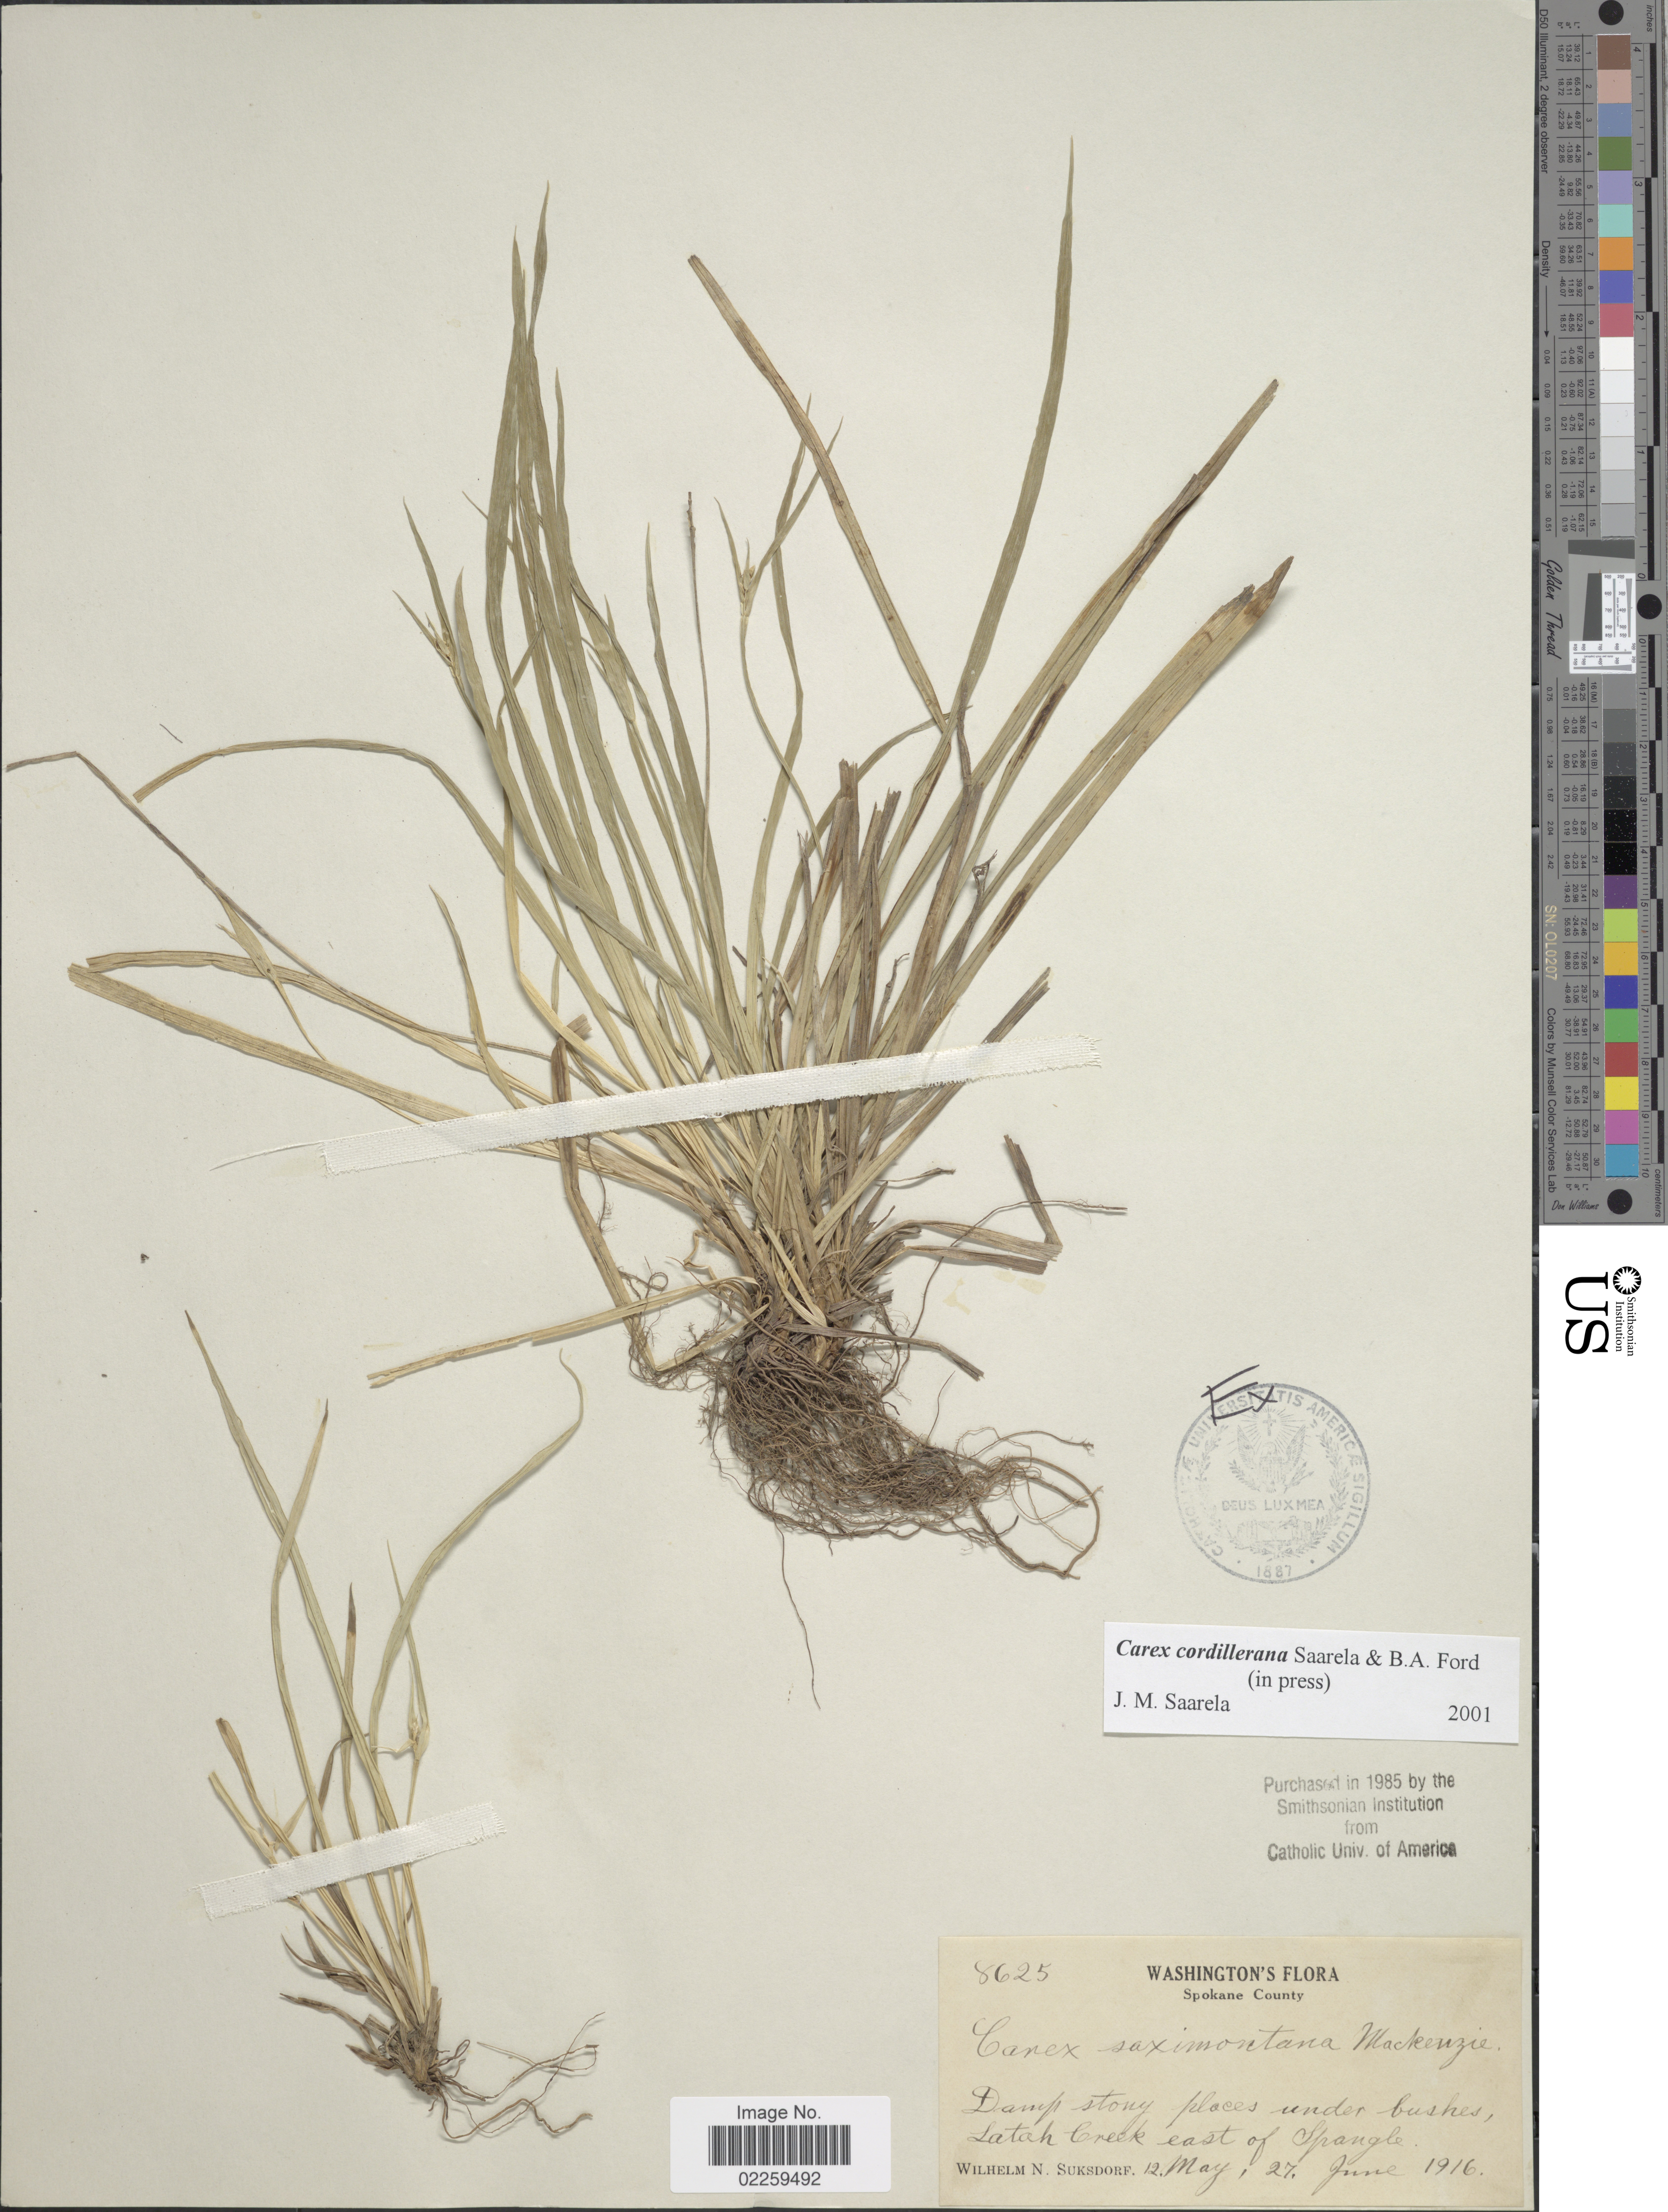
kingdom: Plantae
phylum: Tracheophyta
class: Liliopsida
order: Poales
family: Cyperaceae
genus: Carex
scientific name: Carex cordillerana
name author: Saarela & B.A. Ford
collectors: W. N. Suksdorf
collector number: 8625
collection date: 1916-05-12/1916-06-27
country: United States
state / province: Washington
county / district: Spokane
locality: Washington, Spokane County. Latah Creek east of Spangle.